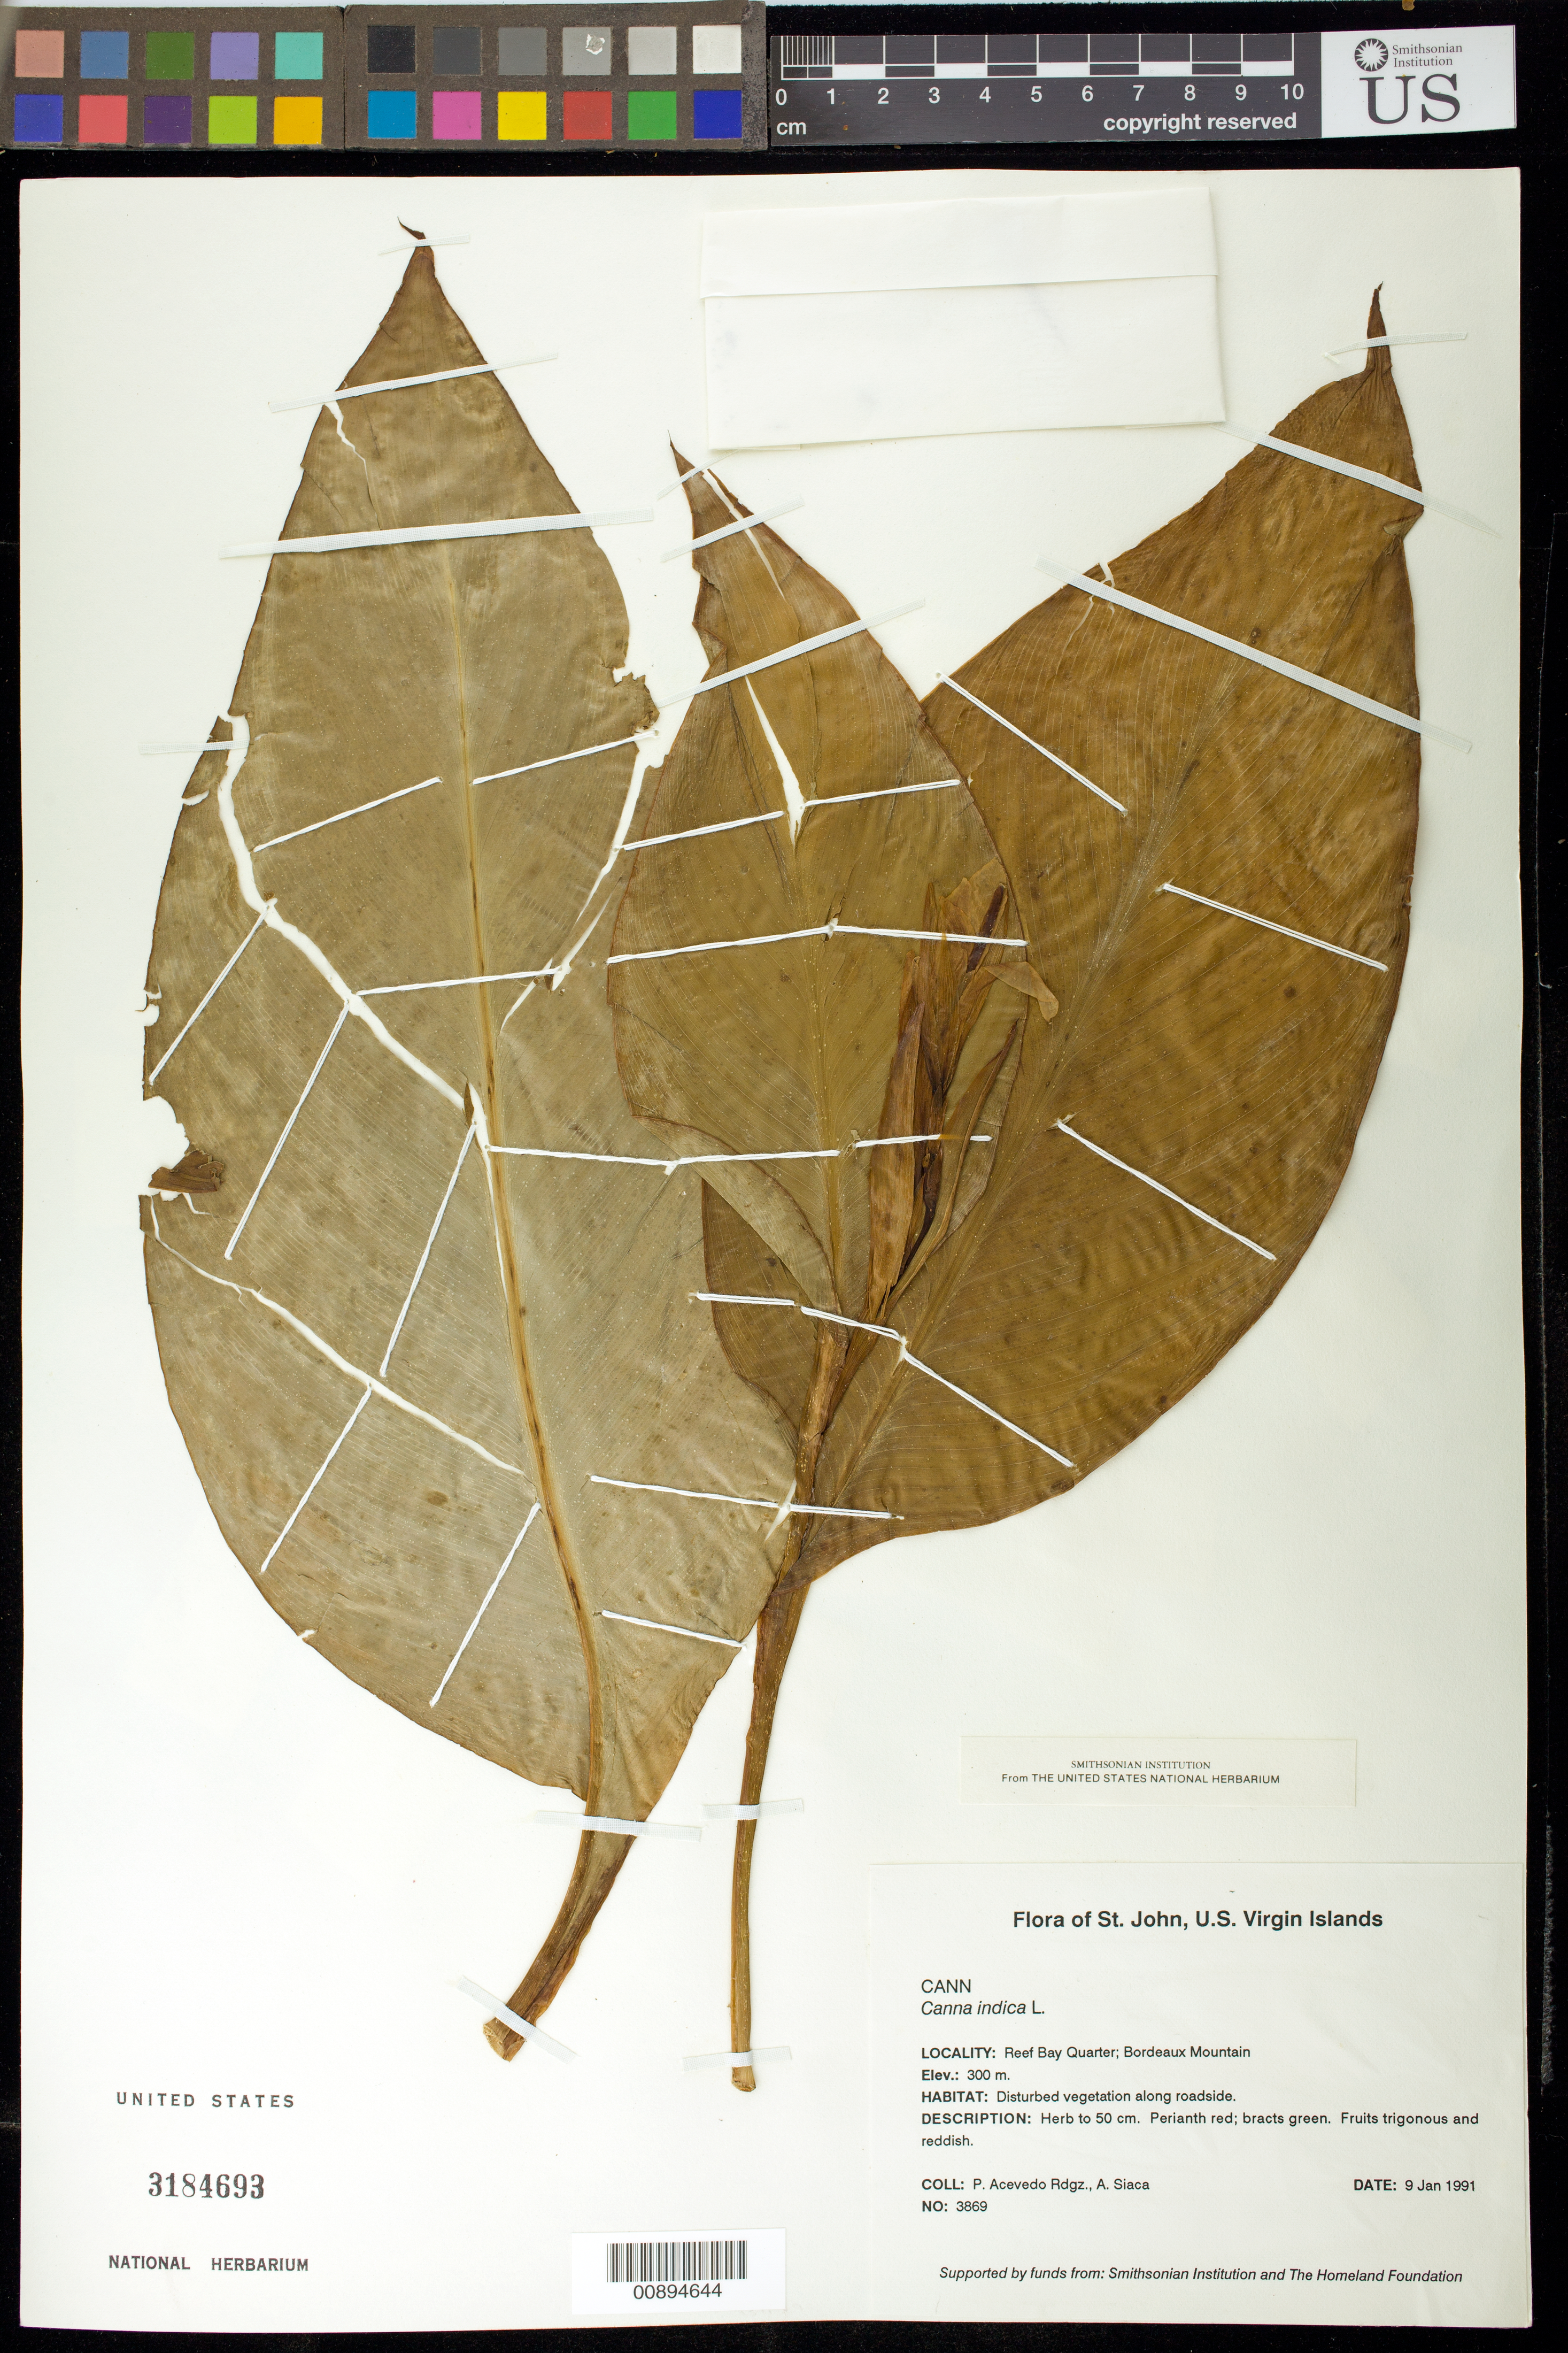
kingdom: Plantae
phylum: Tracheophyta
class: Liliopsida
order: Zingiberales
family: Cannaceae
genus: Canna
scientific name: Canna indica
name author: L.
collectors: P. Acevedo-Rodr. & A. Siaca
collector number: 3869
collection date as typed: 09 Jan 1991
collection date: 1991-01-09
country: U.S. Virgin Islands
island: St. John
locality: Reef Bay Quarter; Bordeaux Mountain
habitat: Disturbed vegetation along roadside.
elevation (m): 300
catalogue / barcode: US 3184693